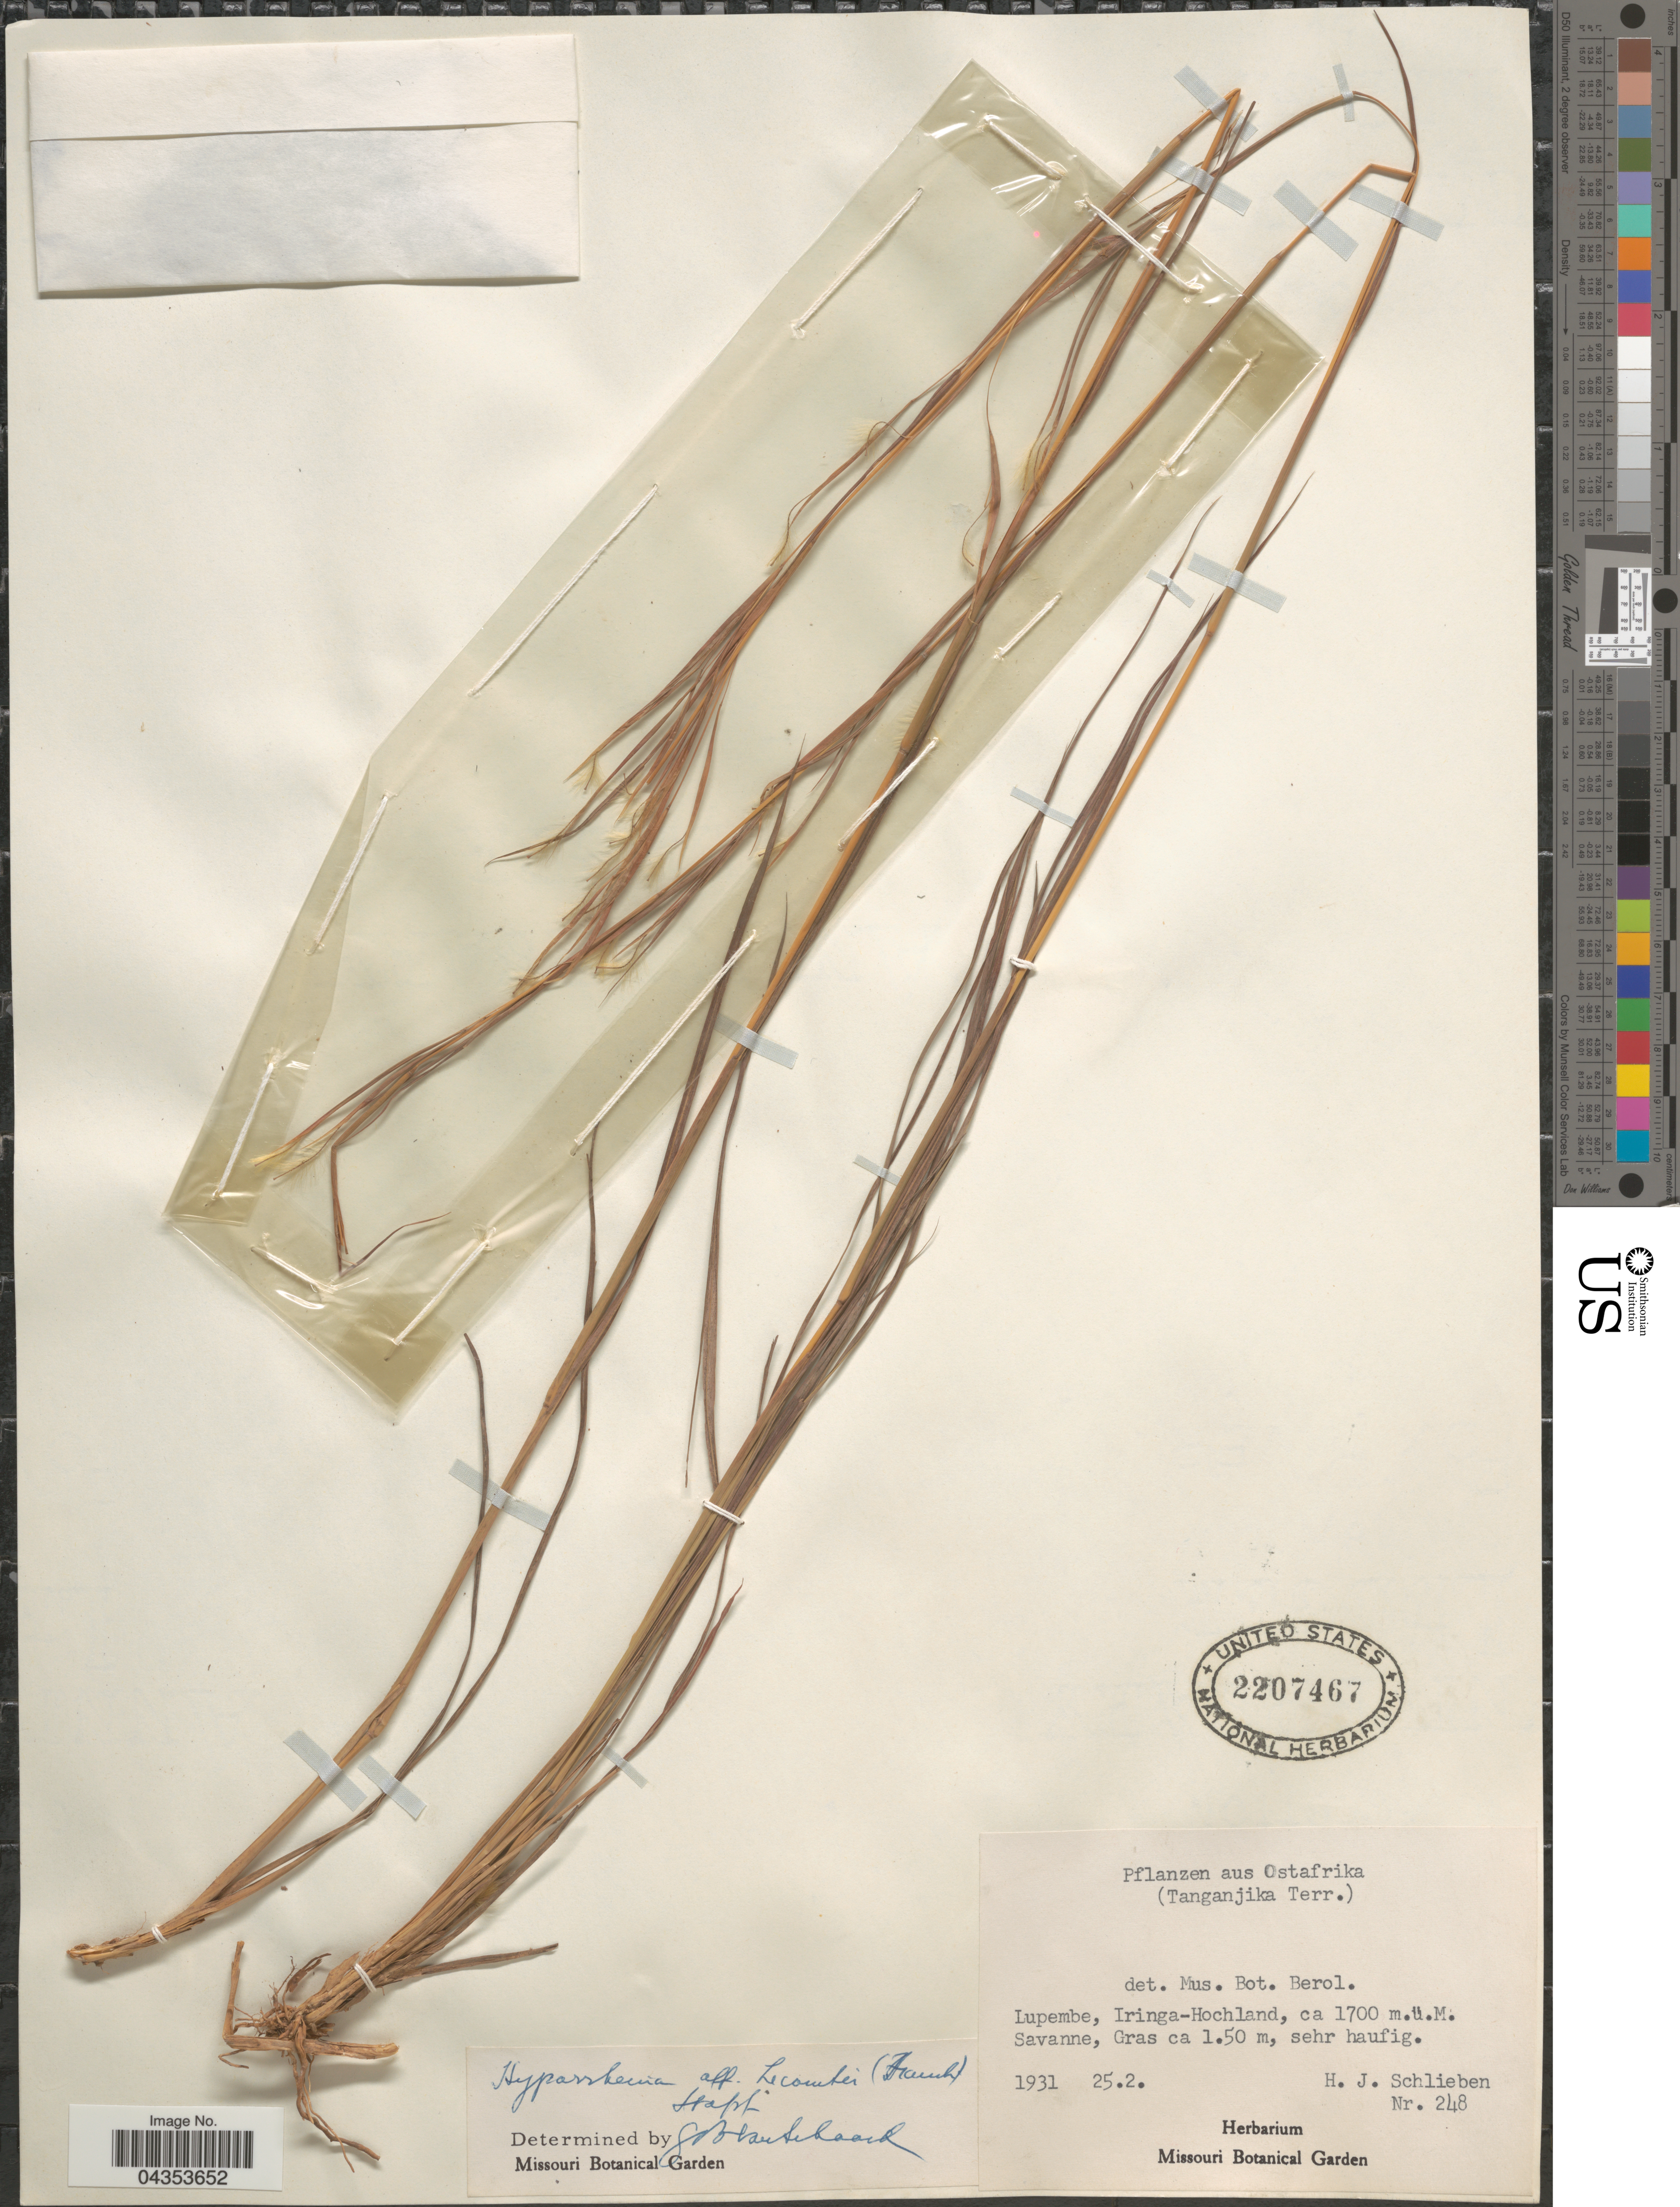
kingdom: Plantae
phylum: Tracheophyta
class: Liliopsida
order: Poales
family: Poaceae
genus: Hyparrhenia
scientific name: Hyparrhenia newtonii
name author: (Hack.) Staf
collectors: H. J. Schlieben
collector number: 248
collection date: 1931-02-25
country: Tanzania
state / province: Iringa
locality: Ostafrika (Tanganjika Terr.). Lupembe, Iringa-Hochland.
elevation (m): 1700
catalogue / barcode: US 2207467